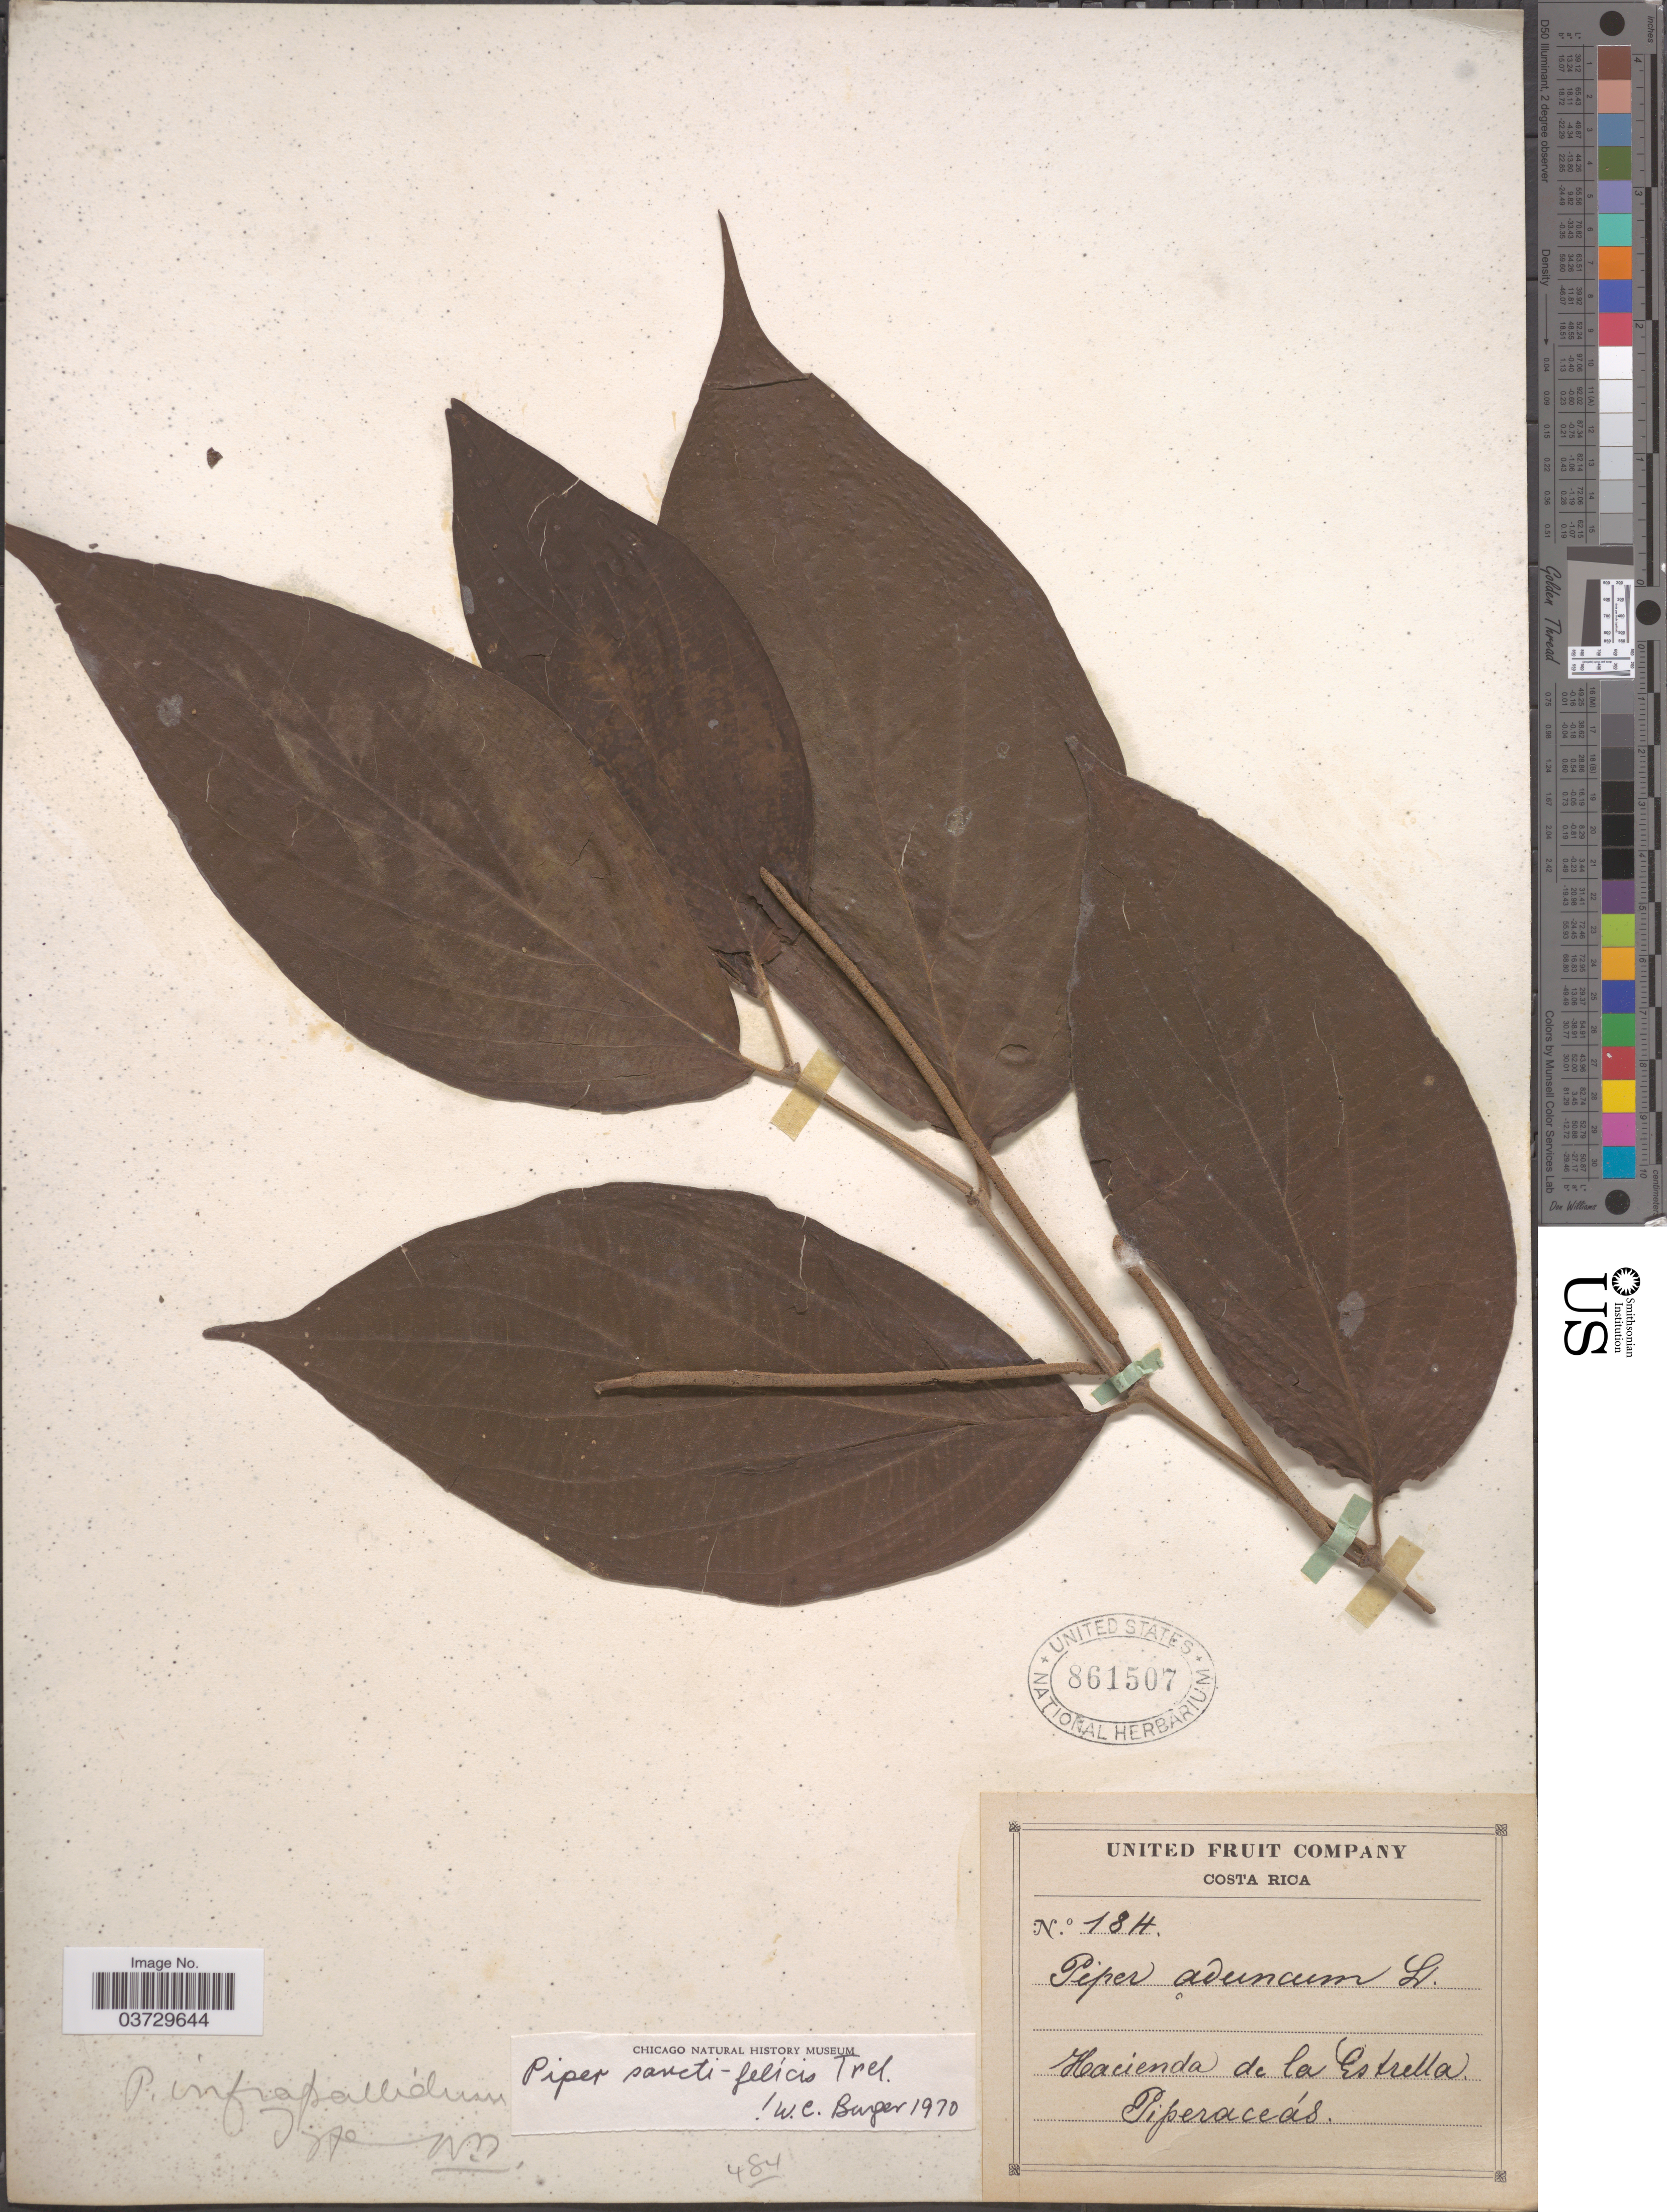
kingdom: Plantae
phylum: Tracheophyta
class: Magnoliopsida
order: Piperales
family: Piperaceae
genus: Piper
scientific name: Piper sancti-felicis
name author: Trel.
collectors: United Fruit Company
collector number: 18H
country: Costa Rica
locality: Hacienda de la Estrella.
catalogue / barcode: US 861507